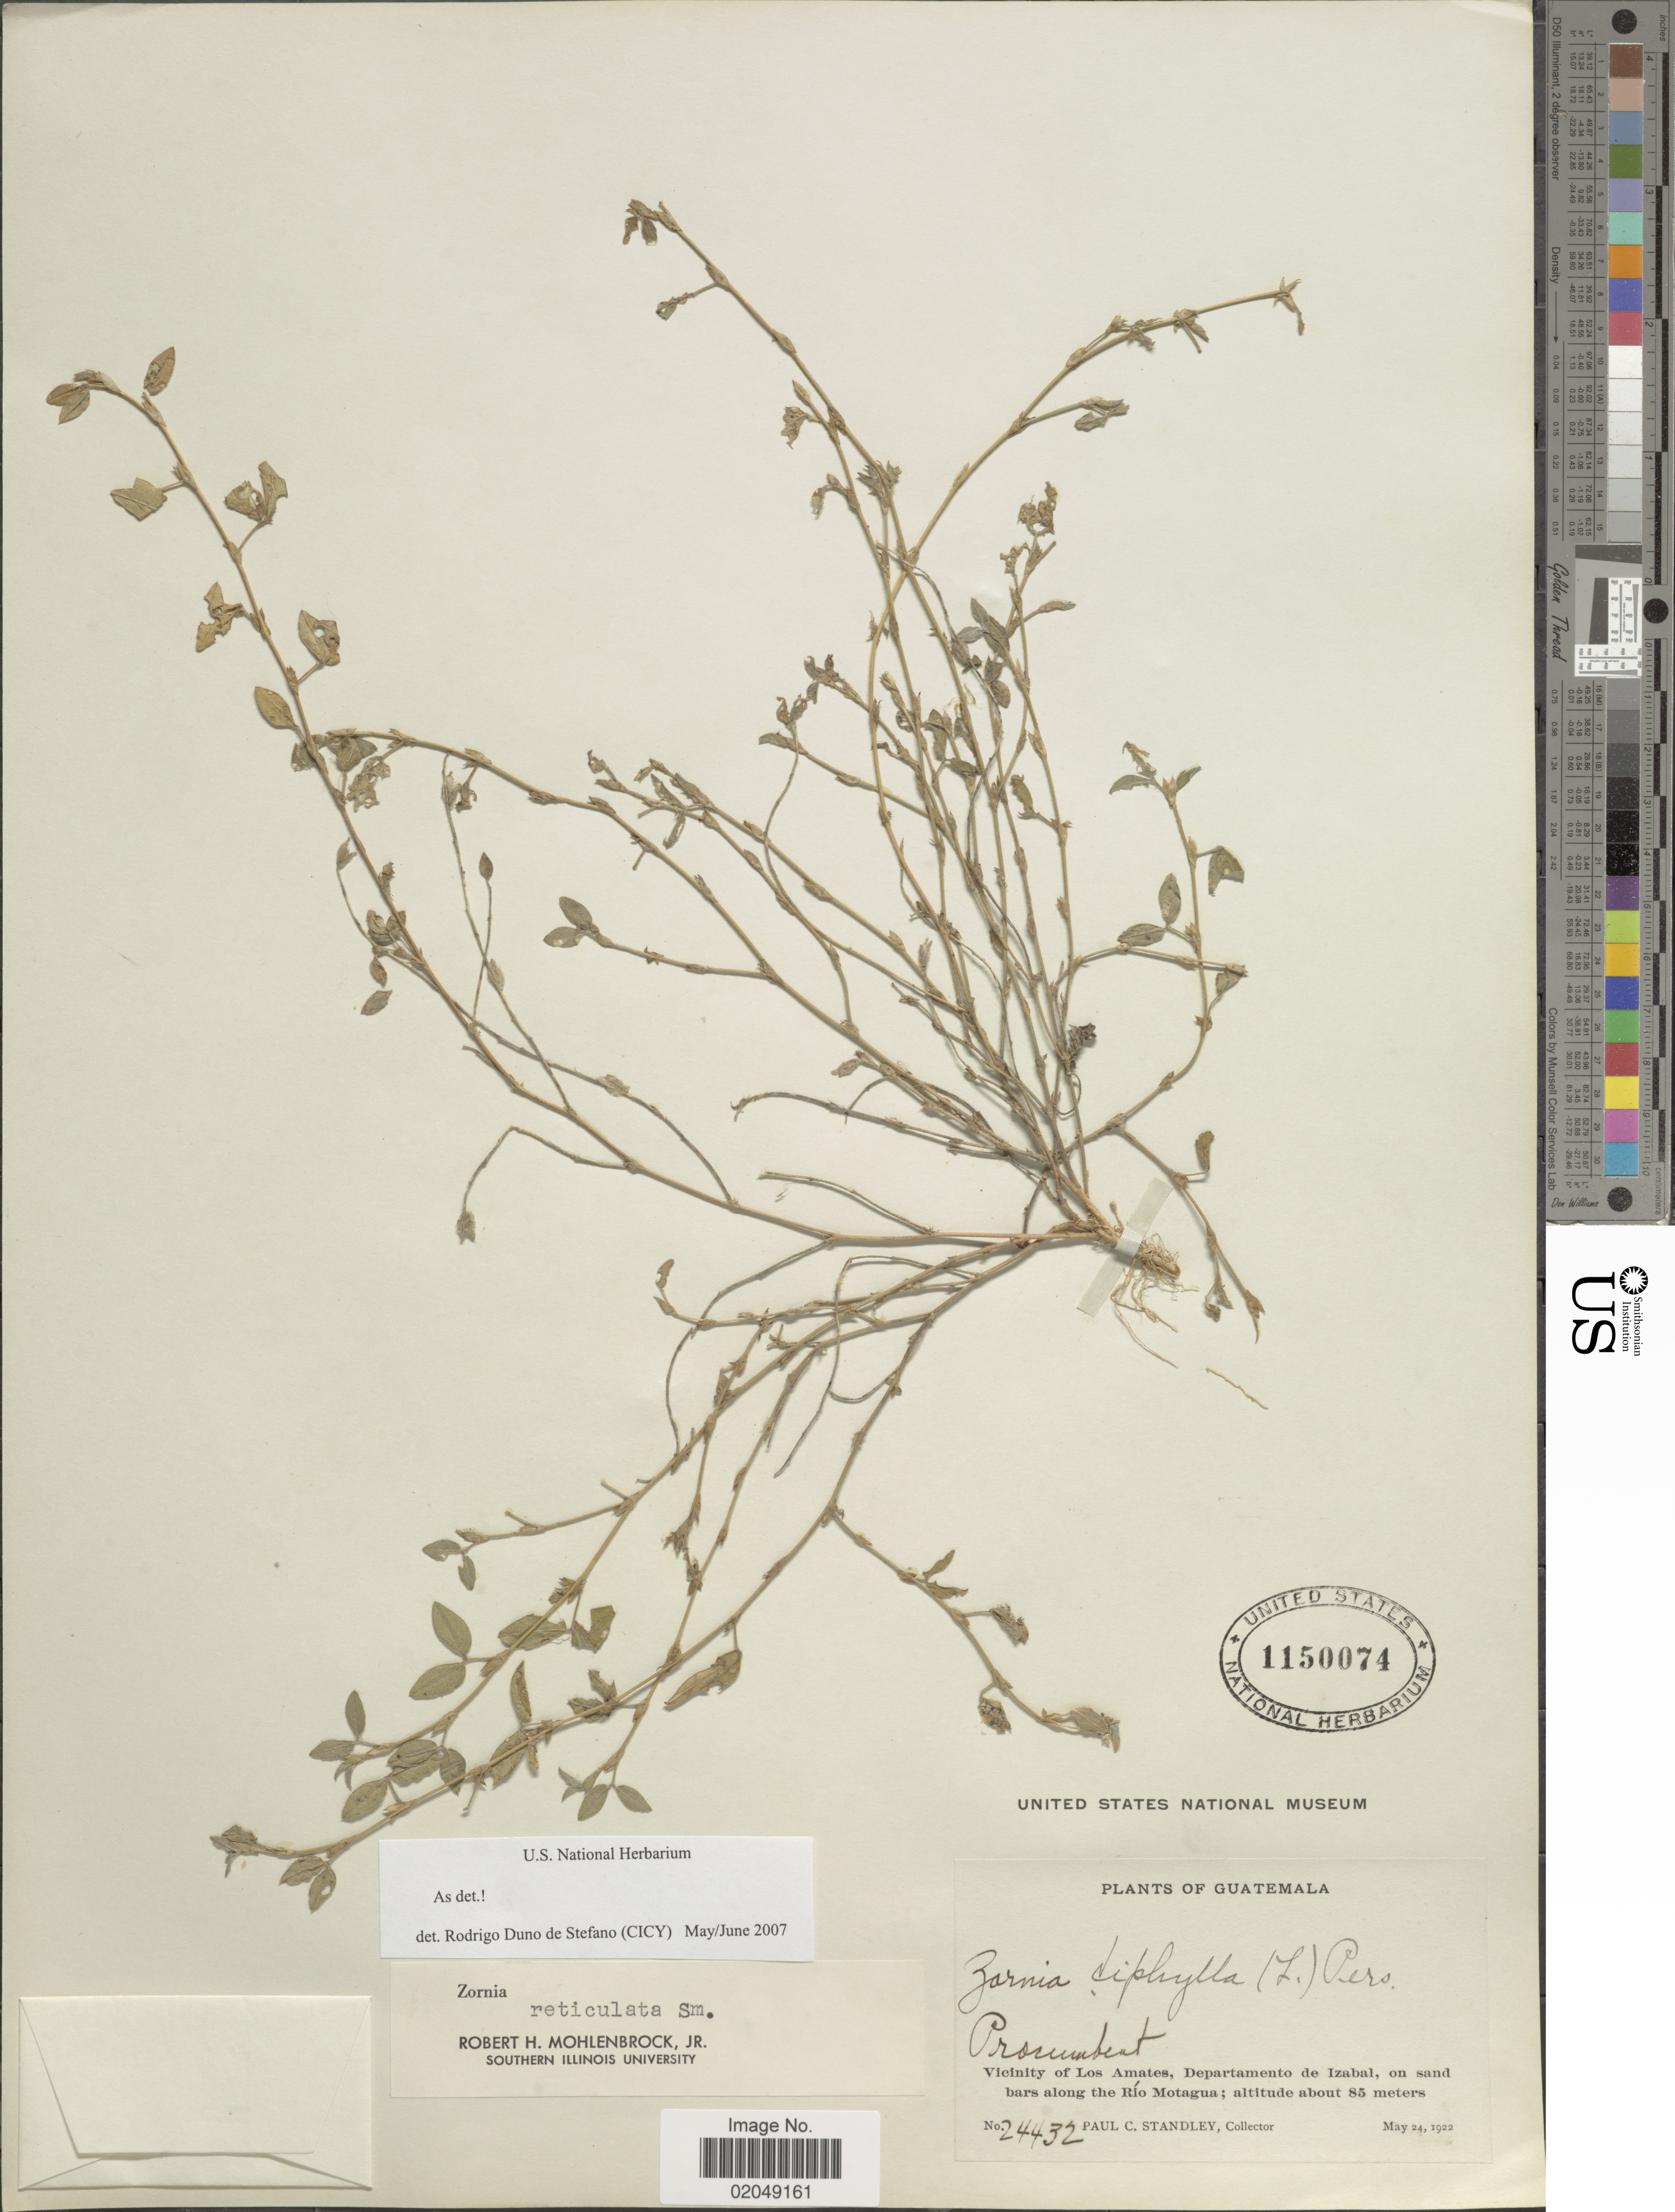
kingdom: Plantae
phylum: Tracheophyta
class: Magnoliopsida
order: Fabales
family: Fabaceae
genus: Zornia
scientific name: Zornia reticulata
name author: Sm.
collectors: P. C. Standley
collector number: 24432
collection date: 1922-05-24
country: Guatemala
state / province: Izabal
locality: Vicinity of Los Amates, on sand bars along the Rio Motagua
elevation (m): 85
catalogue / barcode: US 1150074